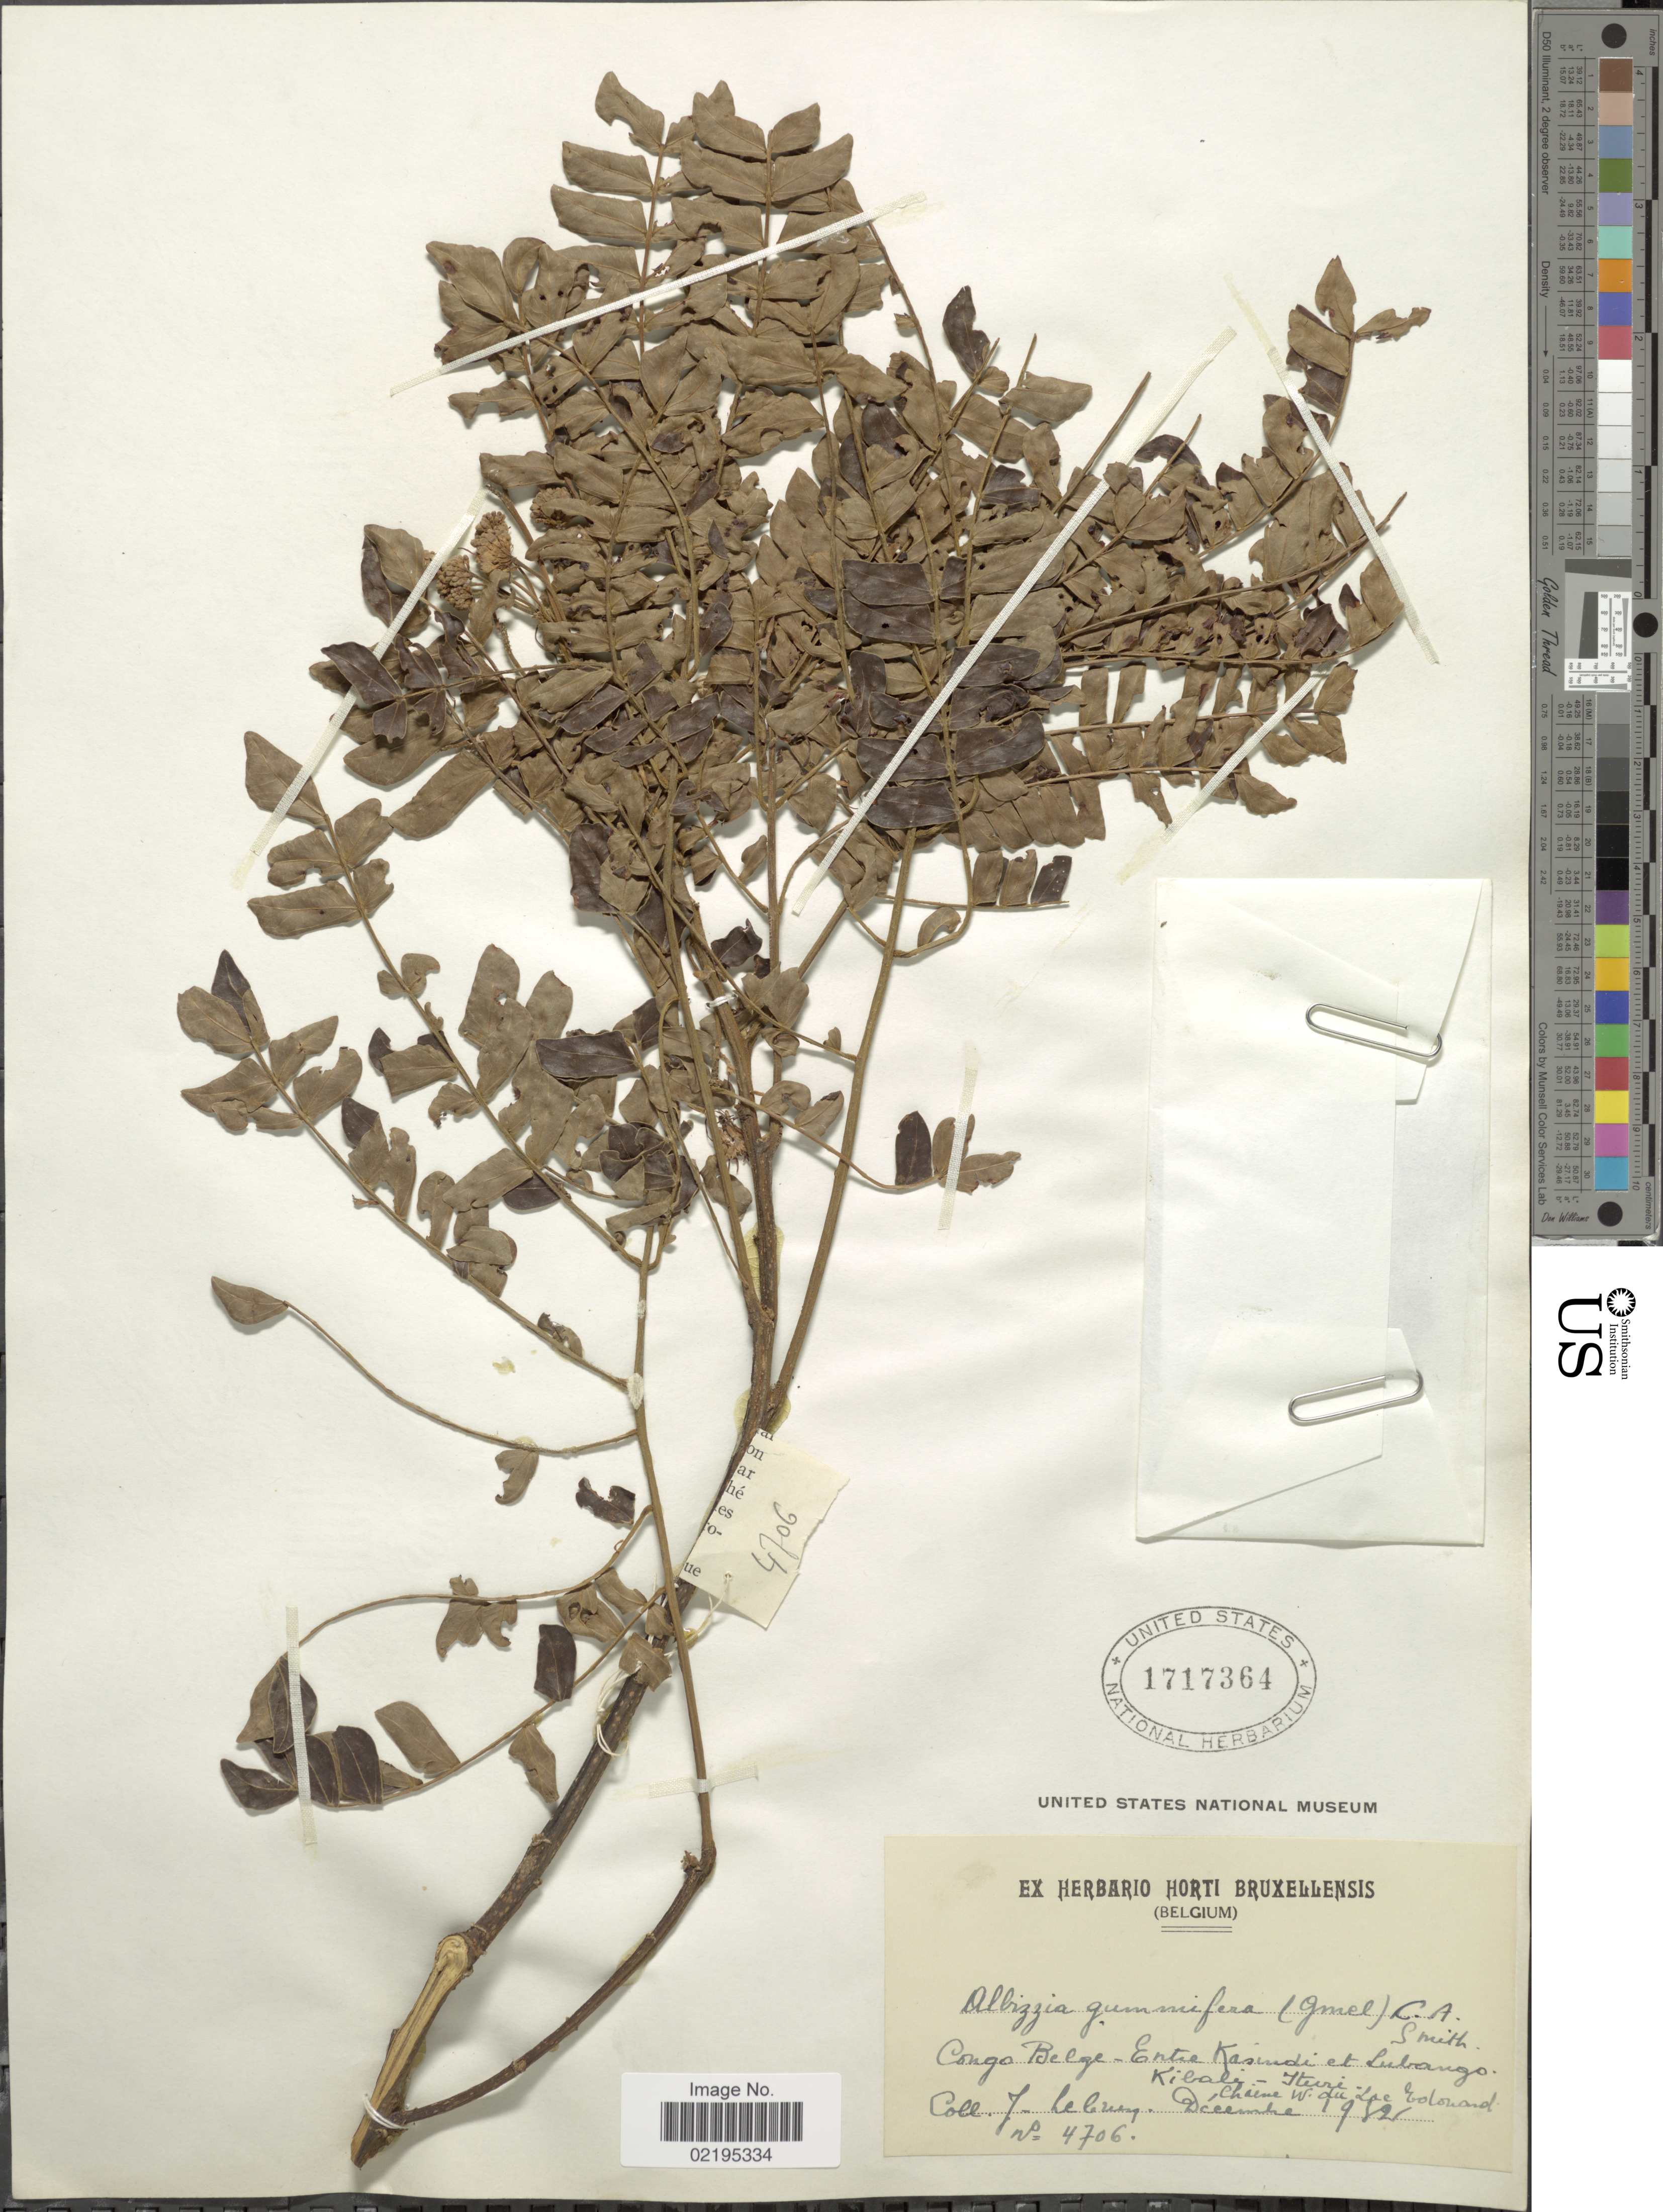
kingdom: Plantae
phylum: Tracheophyta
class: Magnoliopsida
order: Fabales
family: Fabaceae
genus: Albizia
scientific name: Albizia gummifera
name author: (J.F. Gmel.) C.A. Sm.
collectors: J. A. Lebrun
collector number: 4706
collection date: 1932-12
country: Congo, Democratic Republic of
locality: Congo Belge - Entre Kasindi et Lubango, Kibali - Ituri, Chaine W du Lac Édouard.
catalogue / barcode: US 1717364